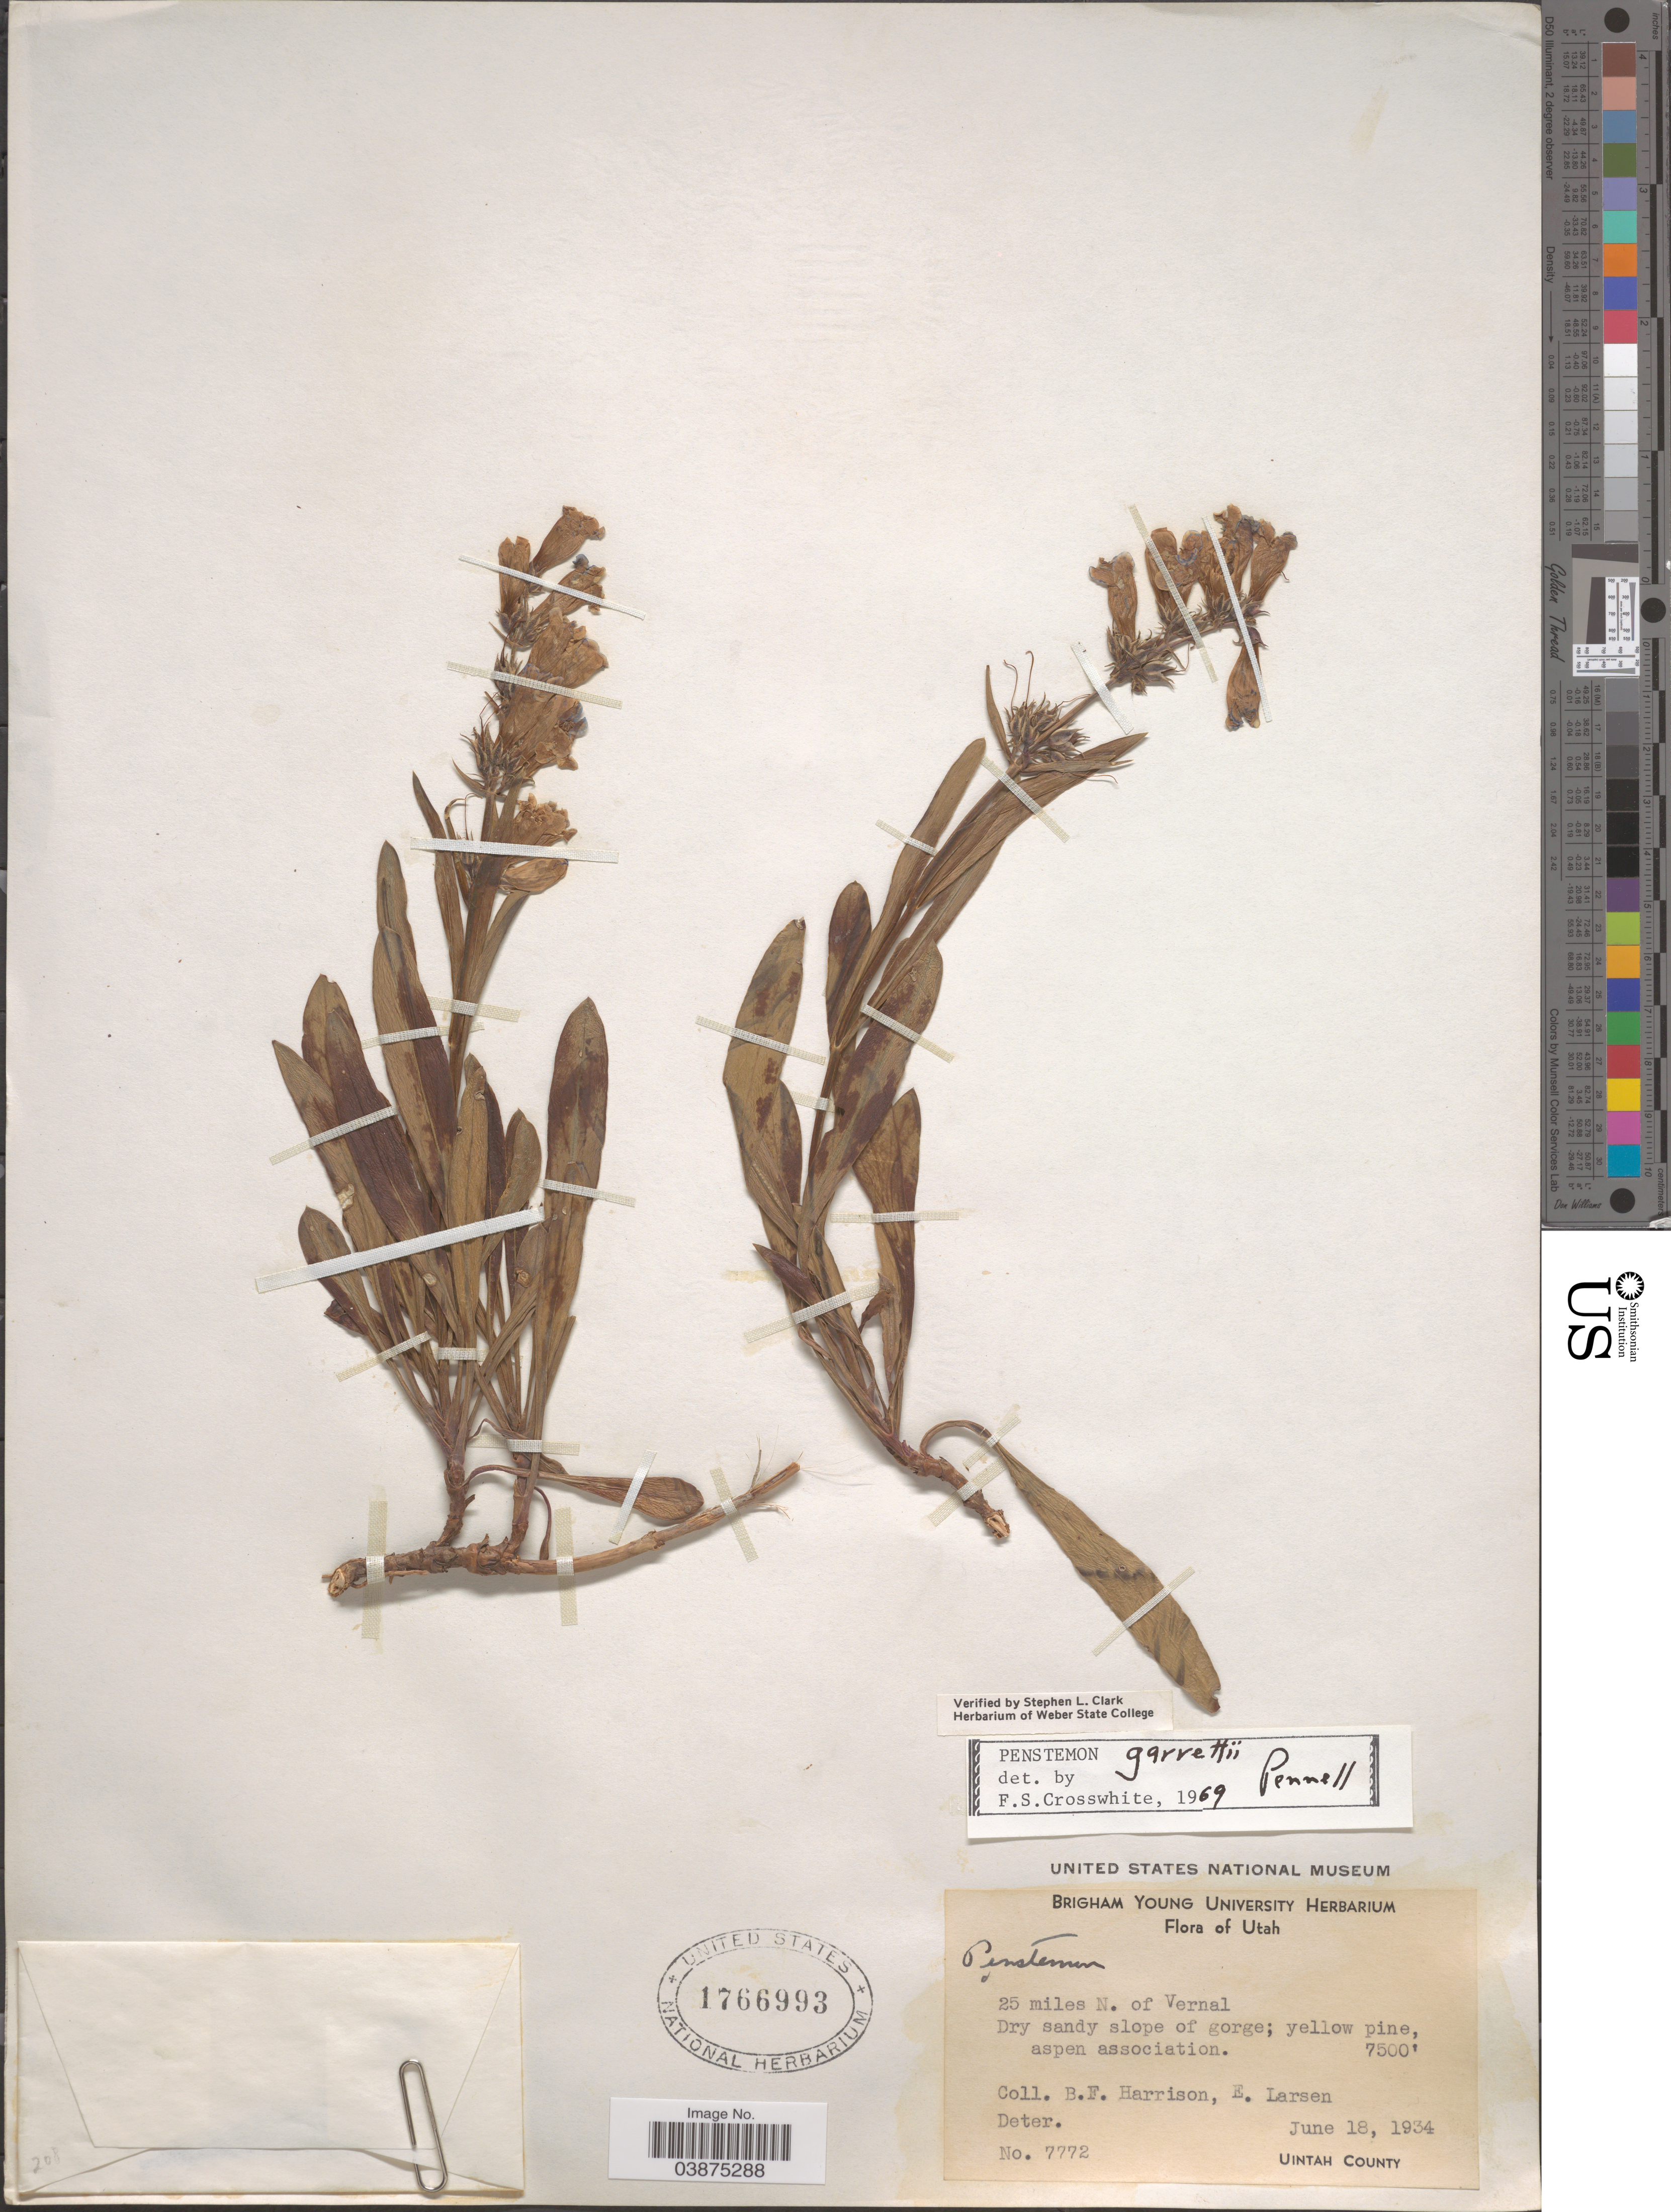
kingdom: Plantae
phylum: Tracheophyta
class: Magnoliopsida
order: Lamiales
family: Plantaginaceae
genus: Penstemon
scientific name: Penstemon garrettii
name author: Pennell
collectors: B. F. Harrison & E. Larsen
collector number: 7772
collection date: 1934-06-18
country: United States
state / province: Utah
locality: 25 miles N. of Vernal.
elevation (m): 2286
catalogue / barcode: US 1766993